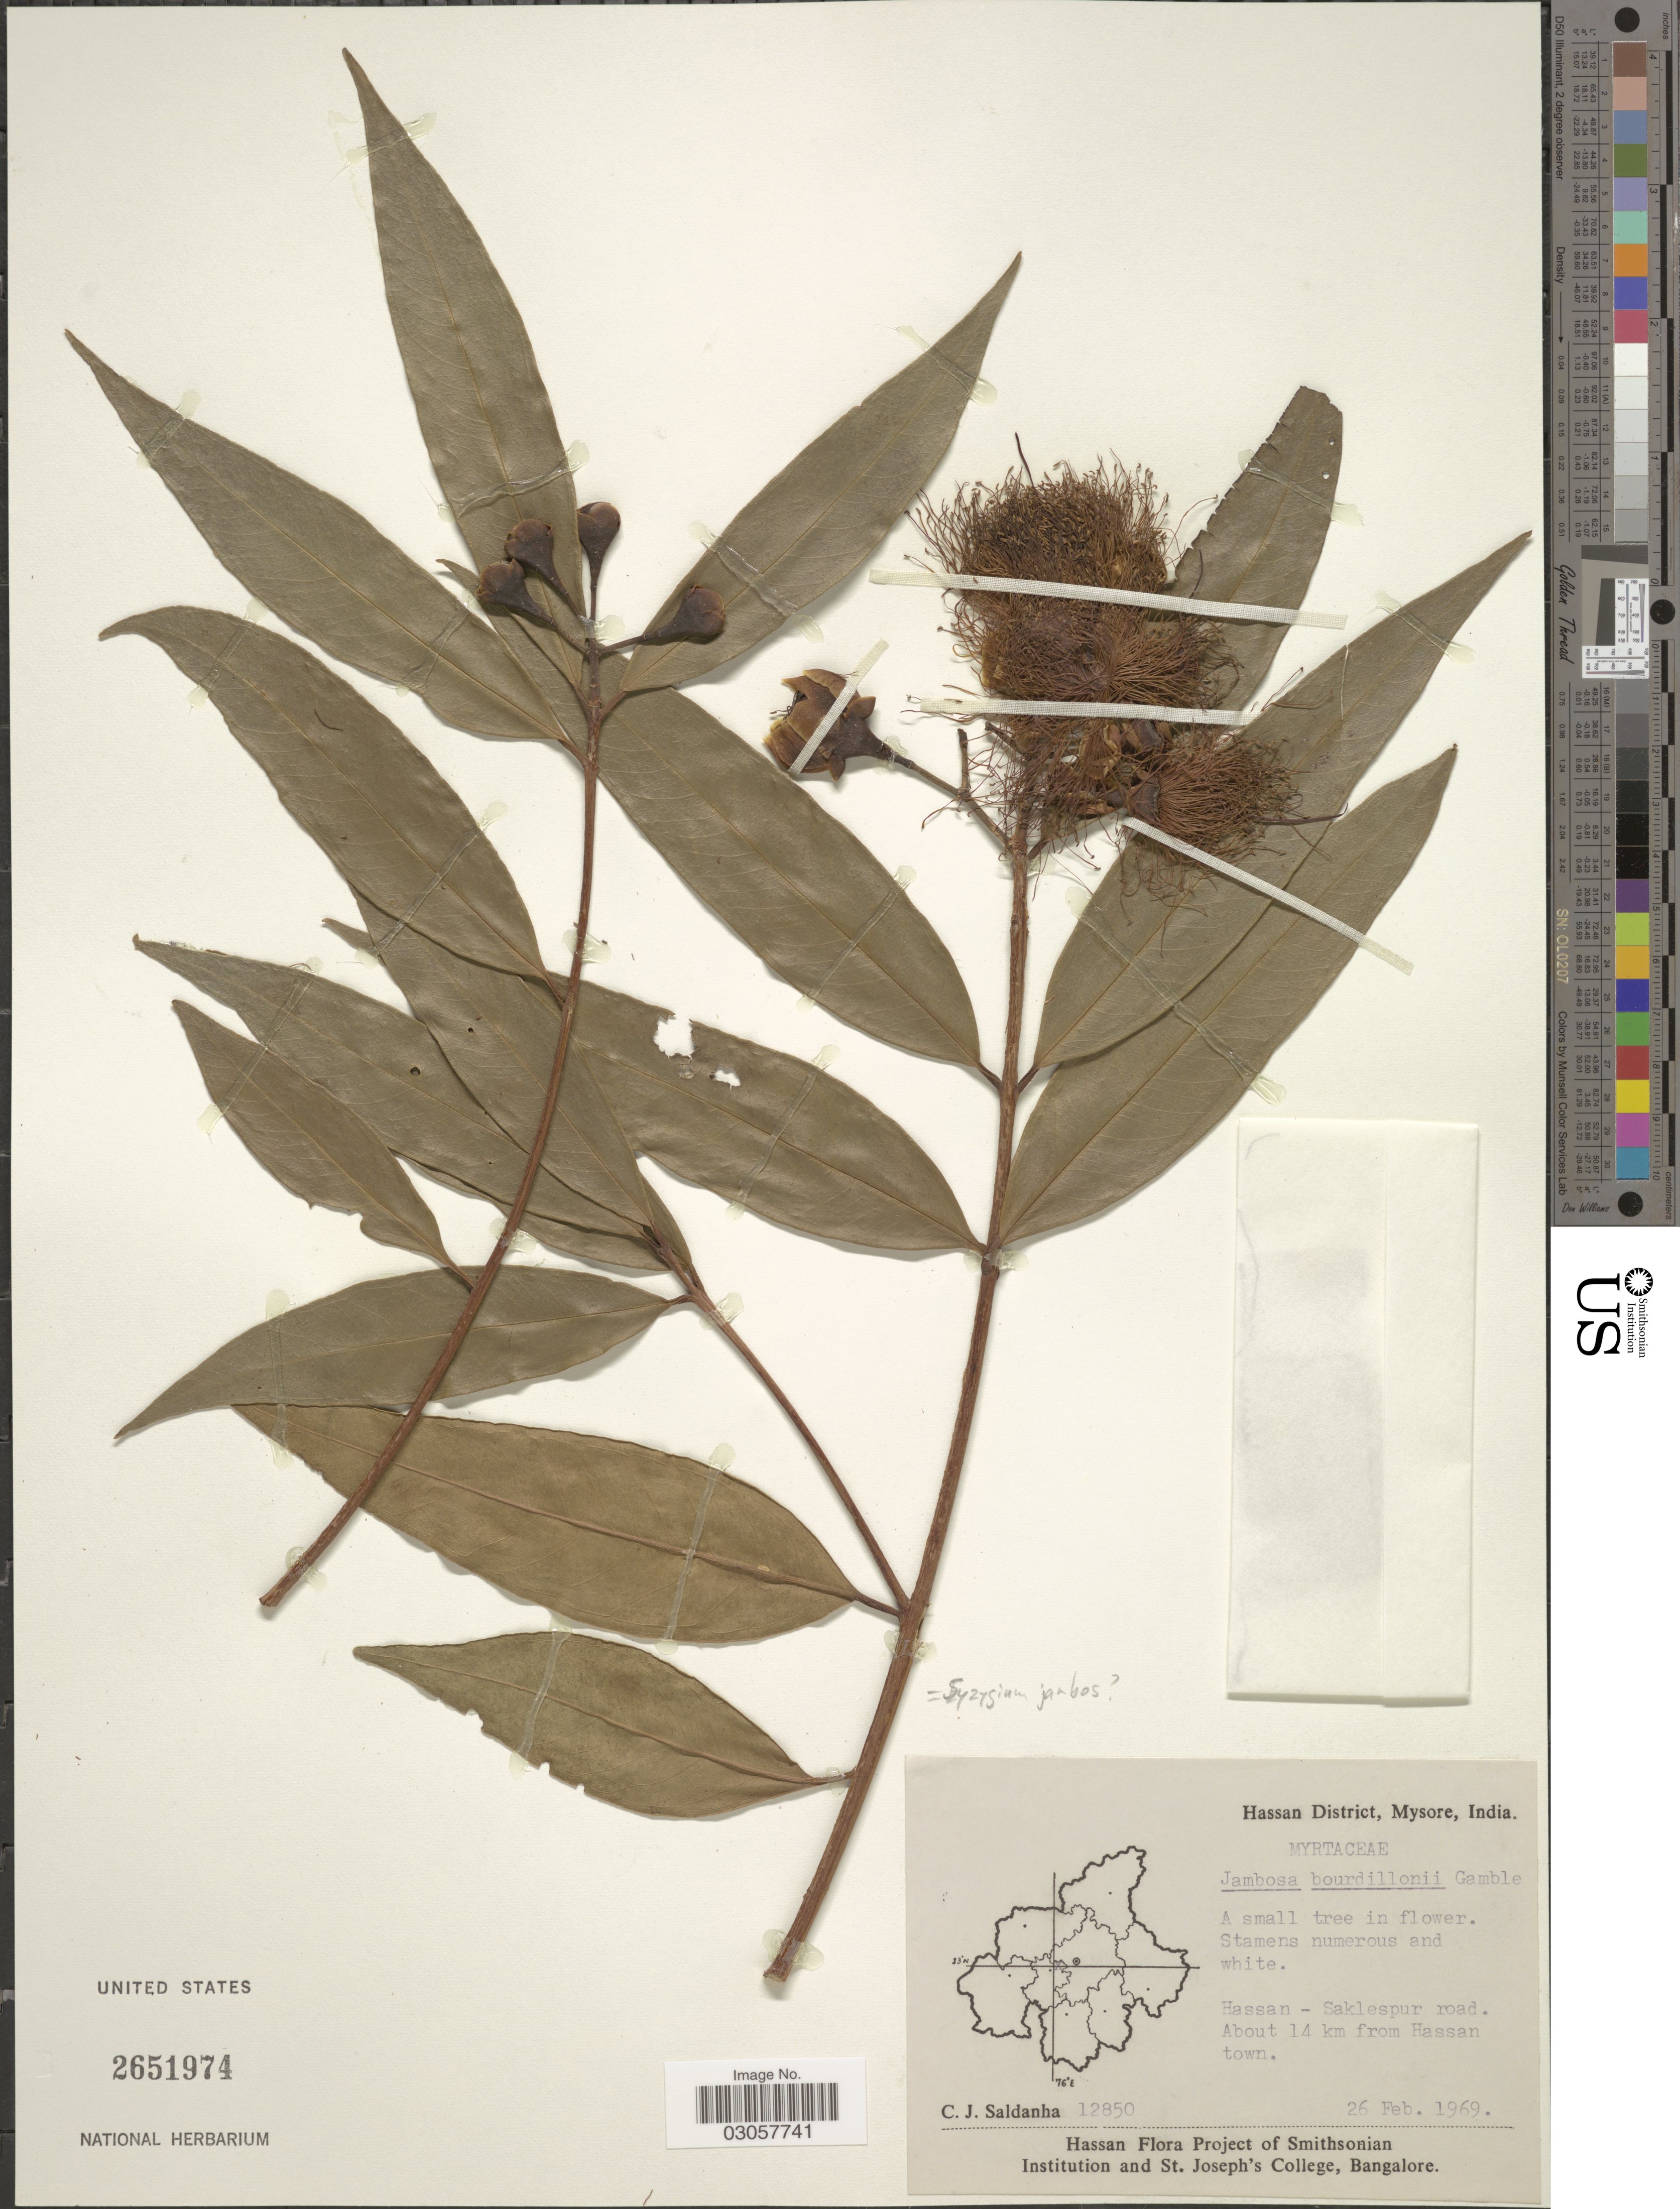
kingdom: Plantae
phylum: Tracheophyta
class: Magnoliopsida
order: Myrtales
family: Myrtaceae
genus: Syzygium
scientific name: Syzygium jambos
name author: (L.) Alston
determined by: Strong, Mark T., (BOT), Smithsonian Institution - National Museum of Natural History (UNITED STATES)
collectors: C. J. Saldanha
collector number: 12850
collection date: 1969-02-26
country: India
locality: Hassan District, Mysore. Hassan - Saklespur road. About 14 km from Hassan town.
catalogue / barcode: US 2651974